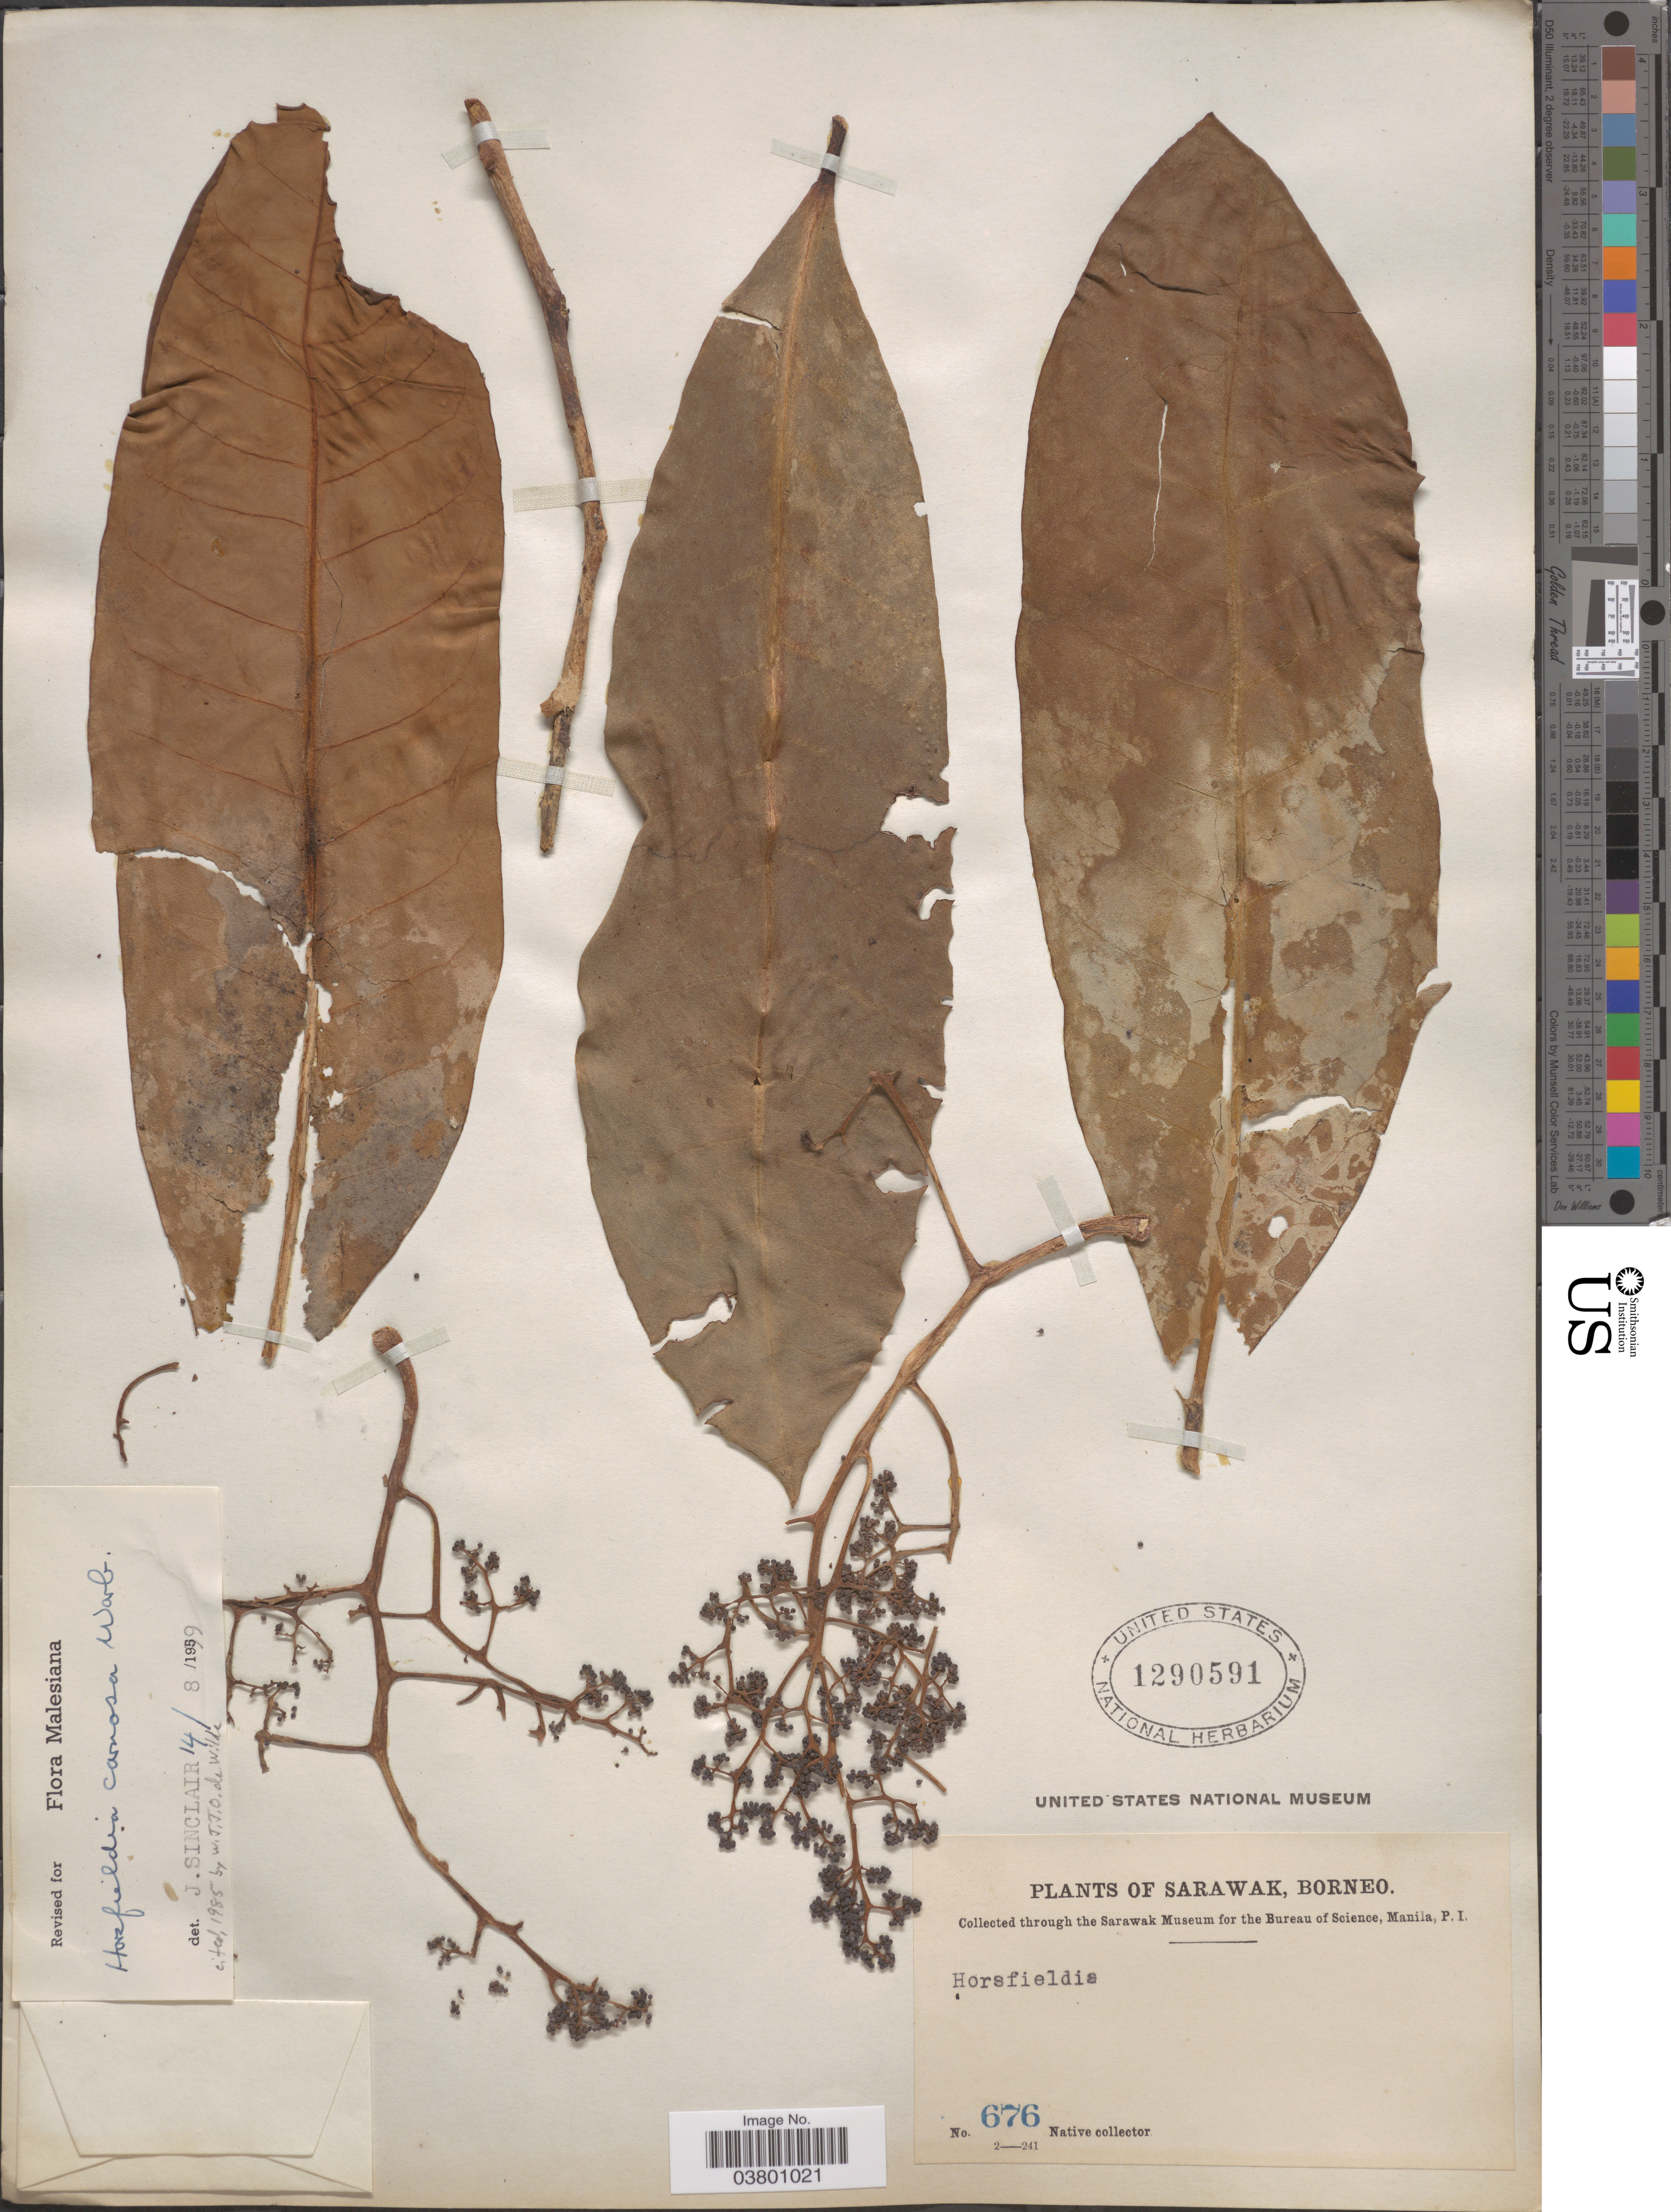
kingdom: Plantae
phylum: Tracheophyta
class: Magnoliopsida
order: Magnoliales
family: Myristicaceae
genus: Horsfieldia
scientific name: Horsfieldia carnosa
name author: Warb.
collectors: Native collector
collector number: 676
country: Malaysia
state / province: Sarawak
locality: Borneo.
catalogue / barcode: US 1290591